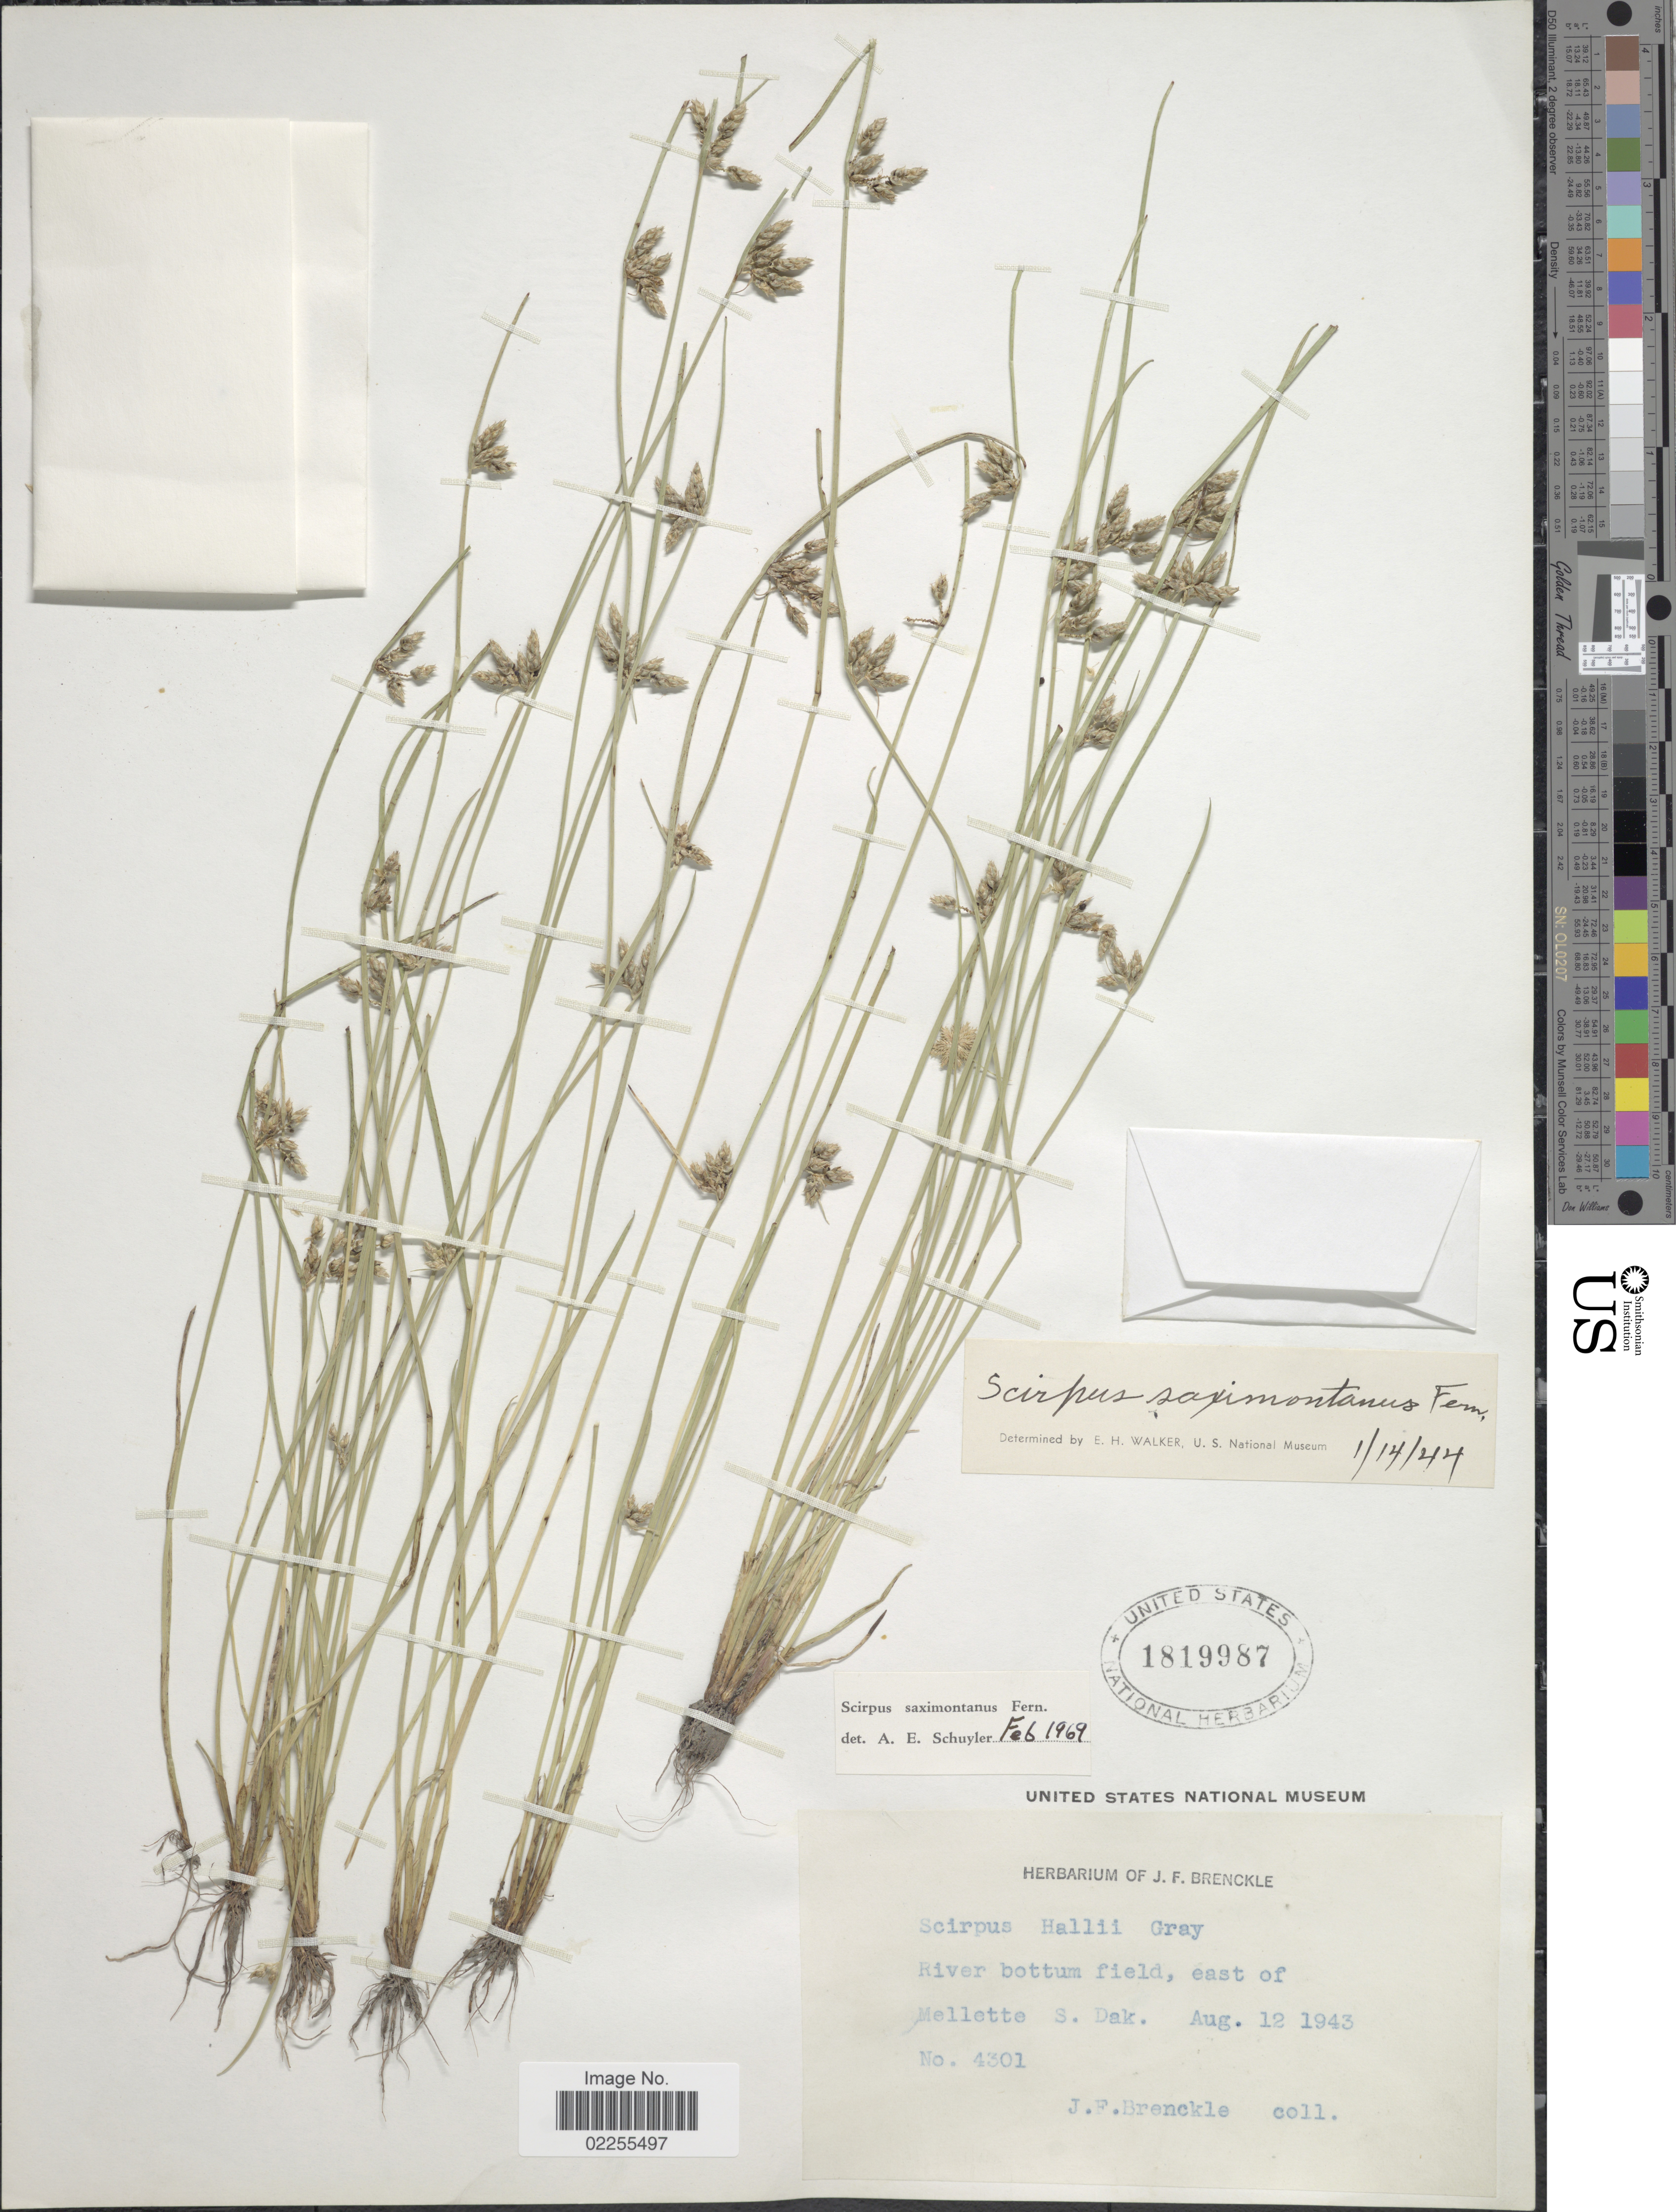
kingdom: Plantae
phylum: Tracheophyta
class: Liliopsida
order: Poales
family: Cyperaceae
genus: Schoenoplectus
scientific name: Schoenoplectus saximontanus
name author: (Fernald) J. Raynal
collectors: J. Brenckle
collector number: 4301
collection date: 1943-08-12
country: United States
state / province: South Dakota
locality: River bottum field, east of Mellette.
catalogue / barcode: US 1819987